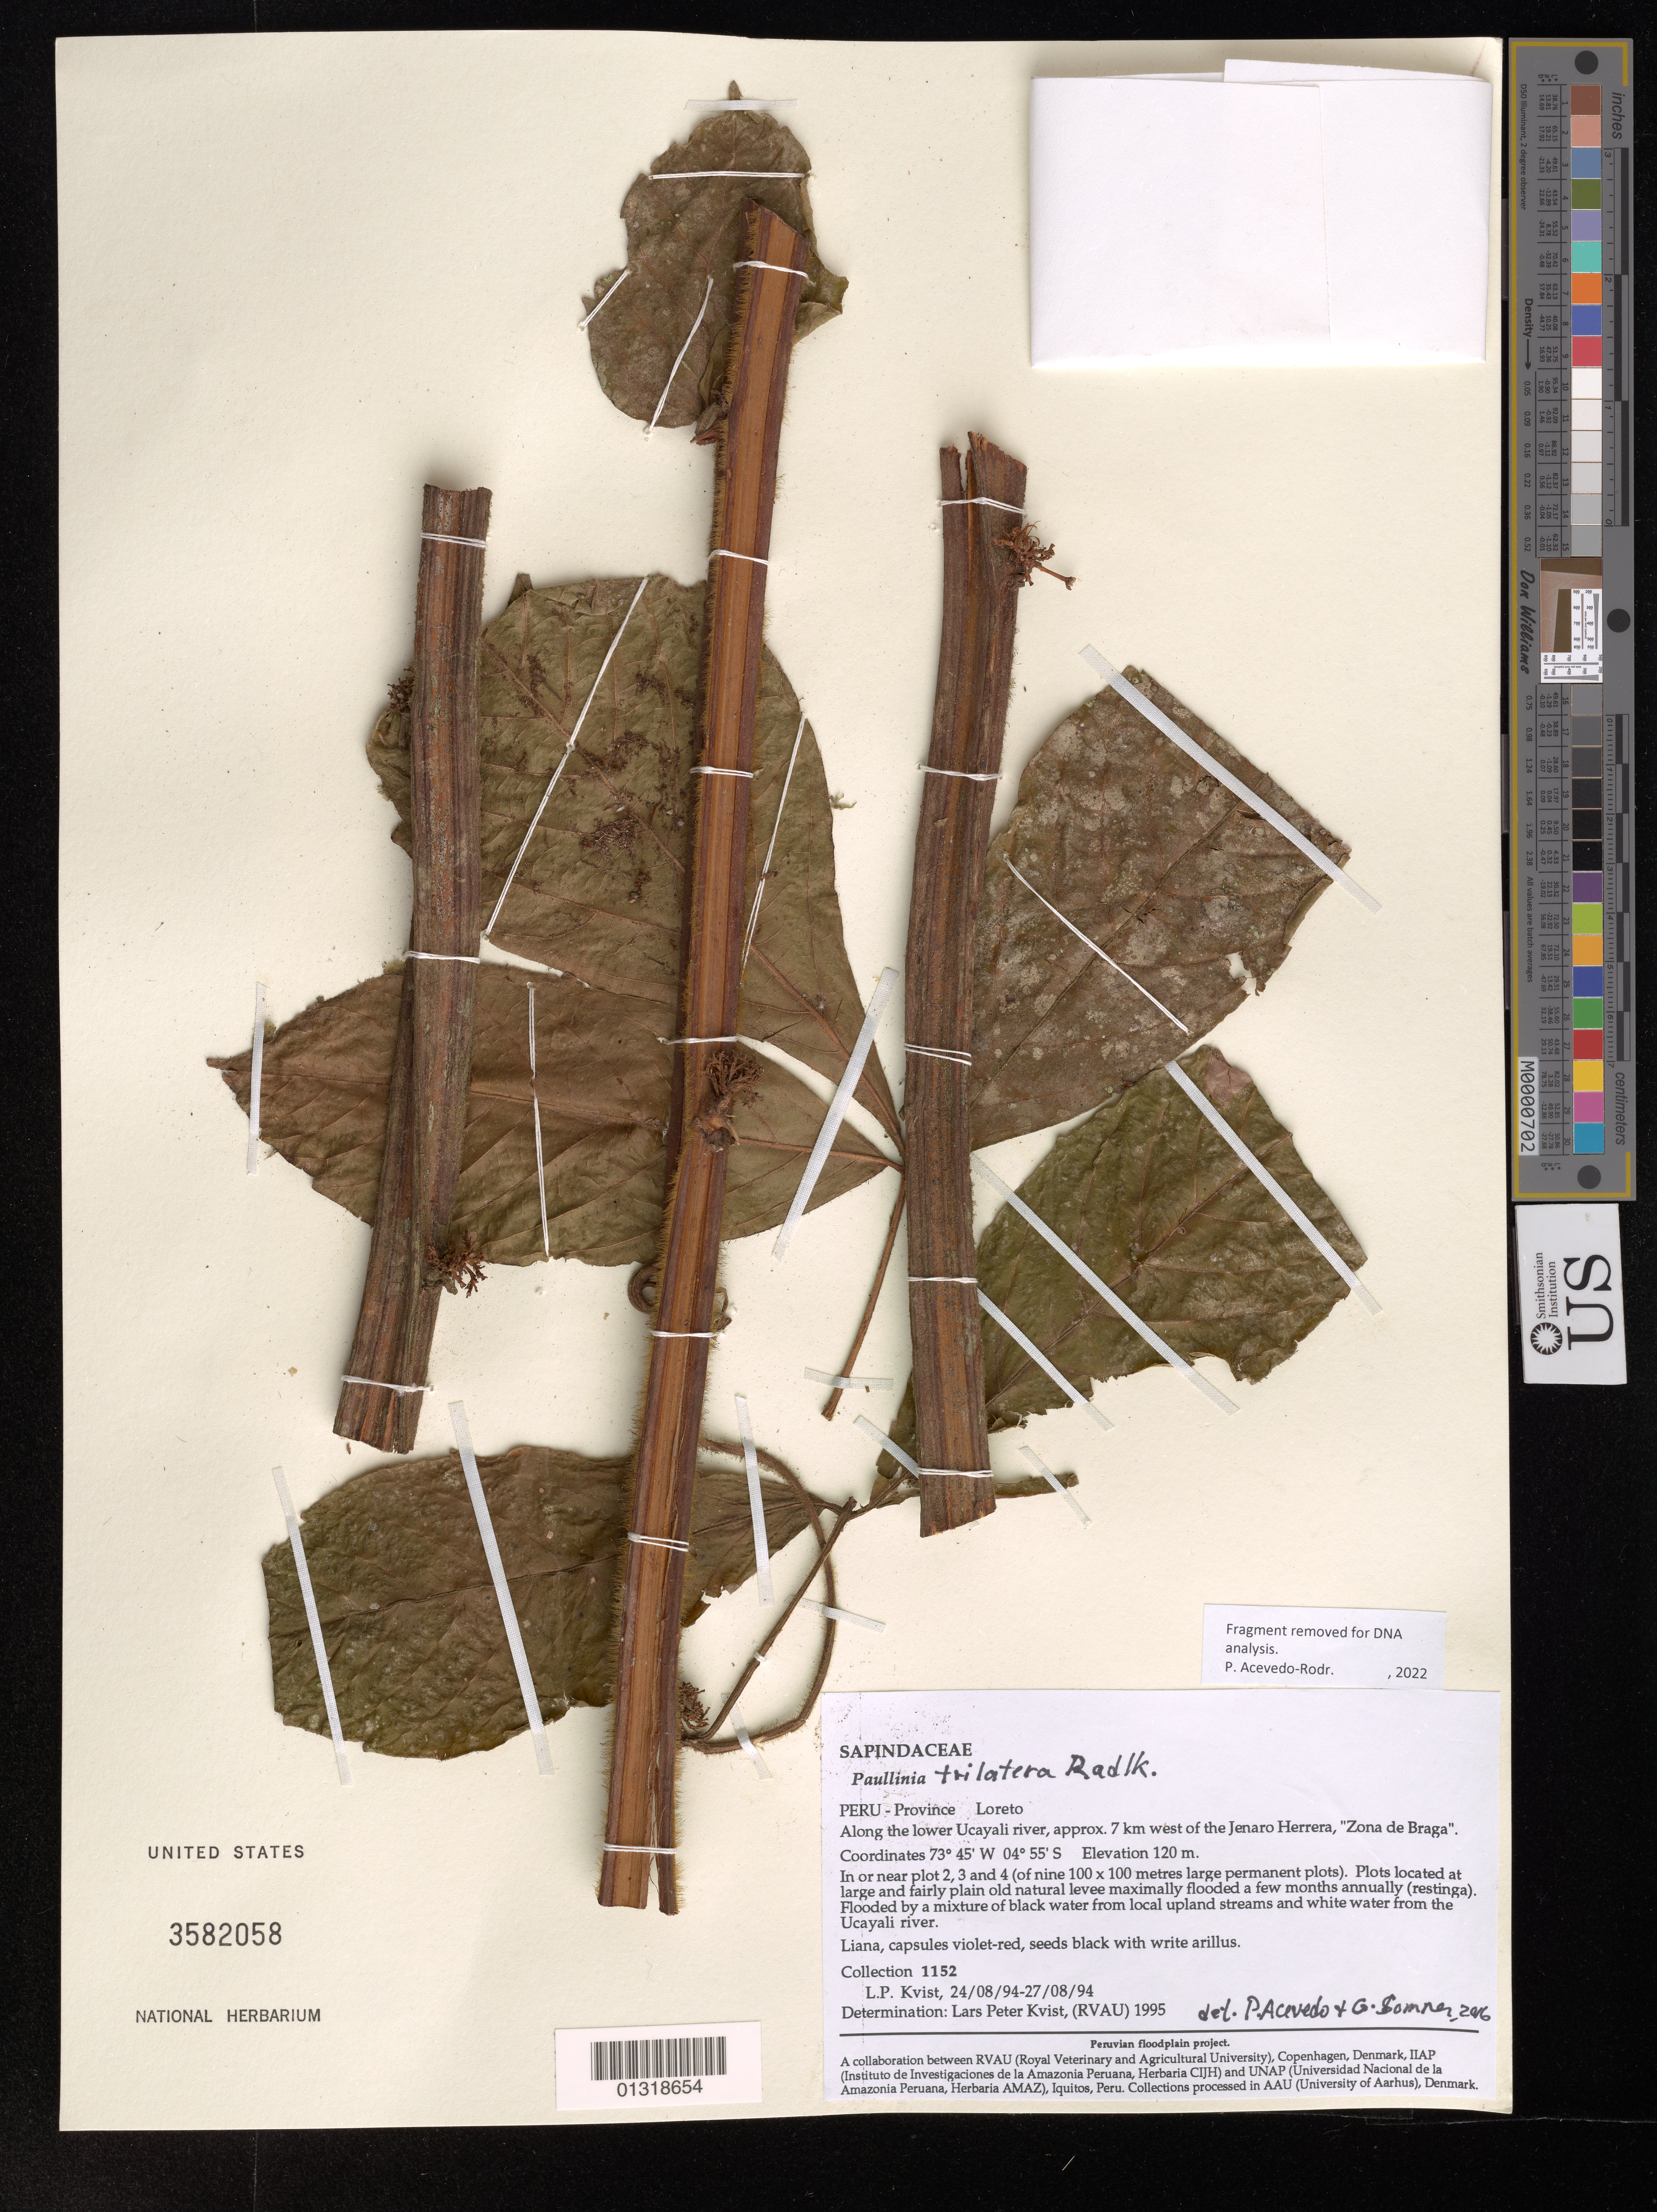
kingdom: Plantae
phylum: Tracheophyta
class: Magnoliopsida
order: Sapindales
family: Sapindaceae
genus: Paullinia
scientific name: Paullinia trilatera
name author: Radlk.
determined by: Acevedo-Rodríguez, P.; Somner, G. V.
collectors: L. P. Kvist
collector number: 1152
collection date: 1994-08-24/1994-08-27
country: Peru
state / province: Loreto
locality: Ucayali River, approx. 7 km W of the Jenaro Herrera, "Zona de Braga". In or near plot, 2,3 and 4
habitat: Plots located at large and farily plain old natural levee maximally flooded a few months annually (restinga). Flooded by a mixture of black water from local upland streams and white water from the Ucayali river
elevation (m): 120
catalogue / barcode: US 3582058